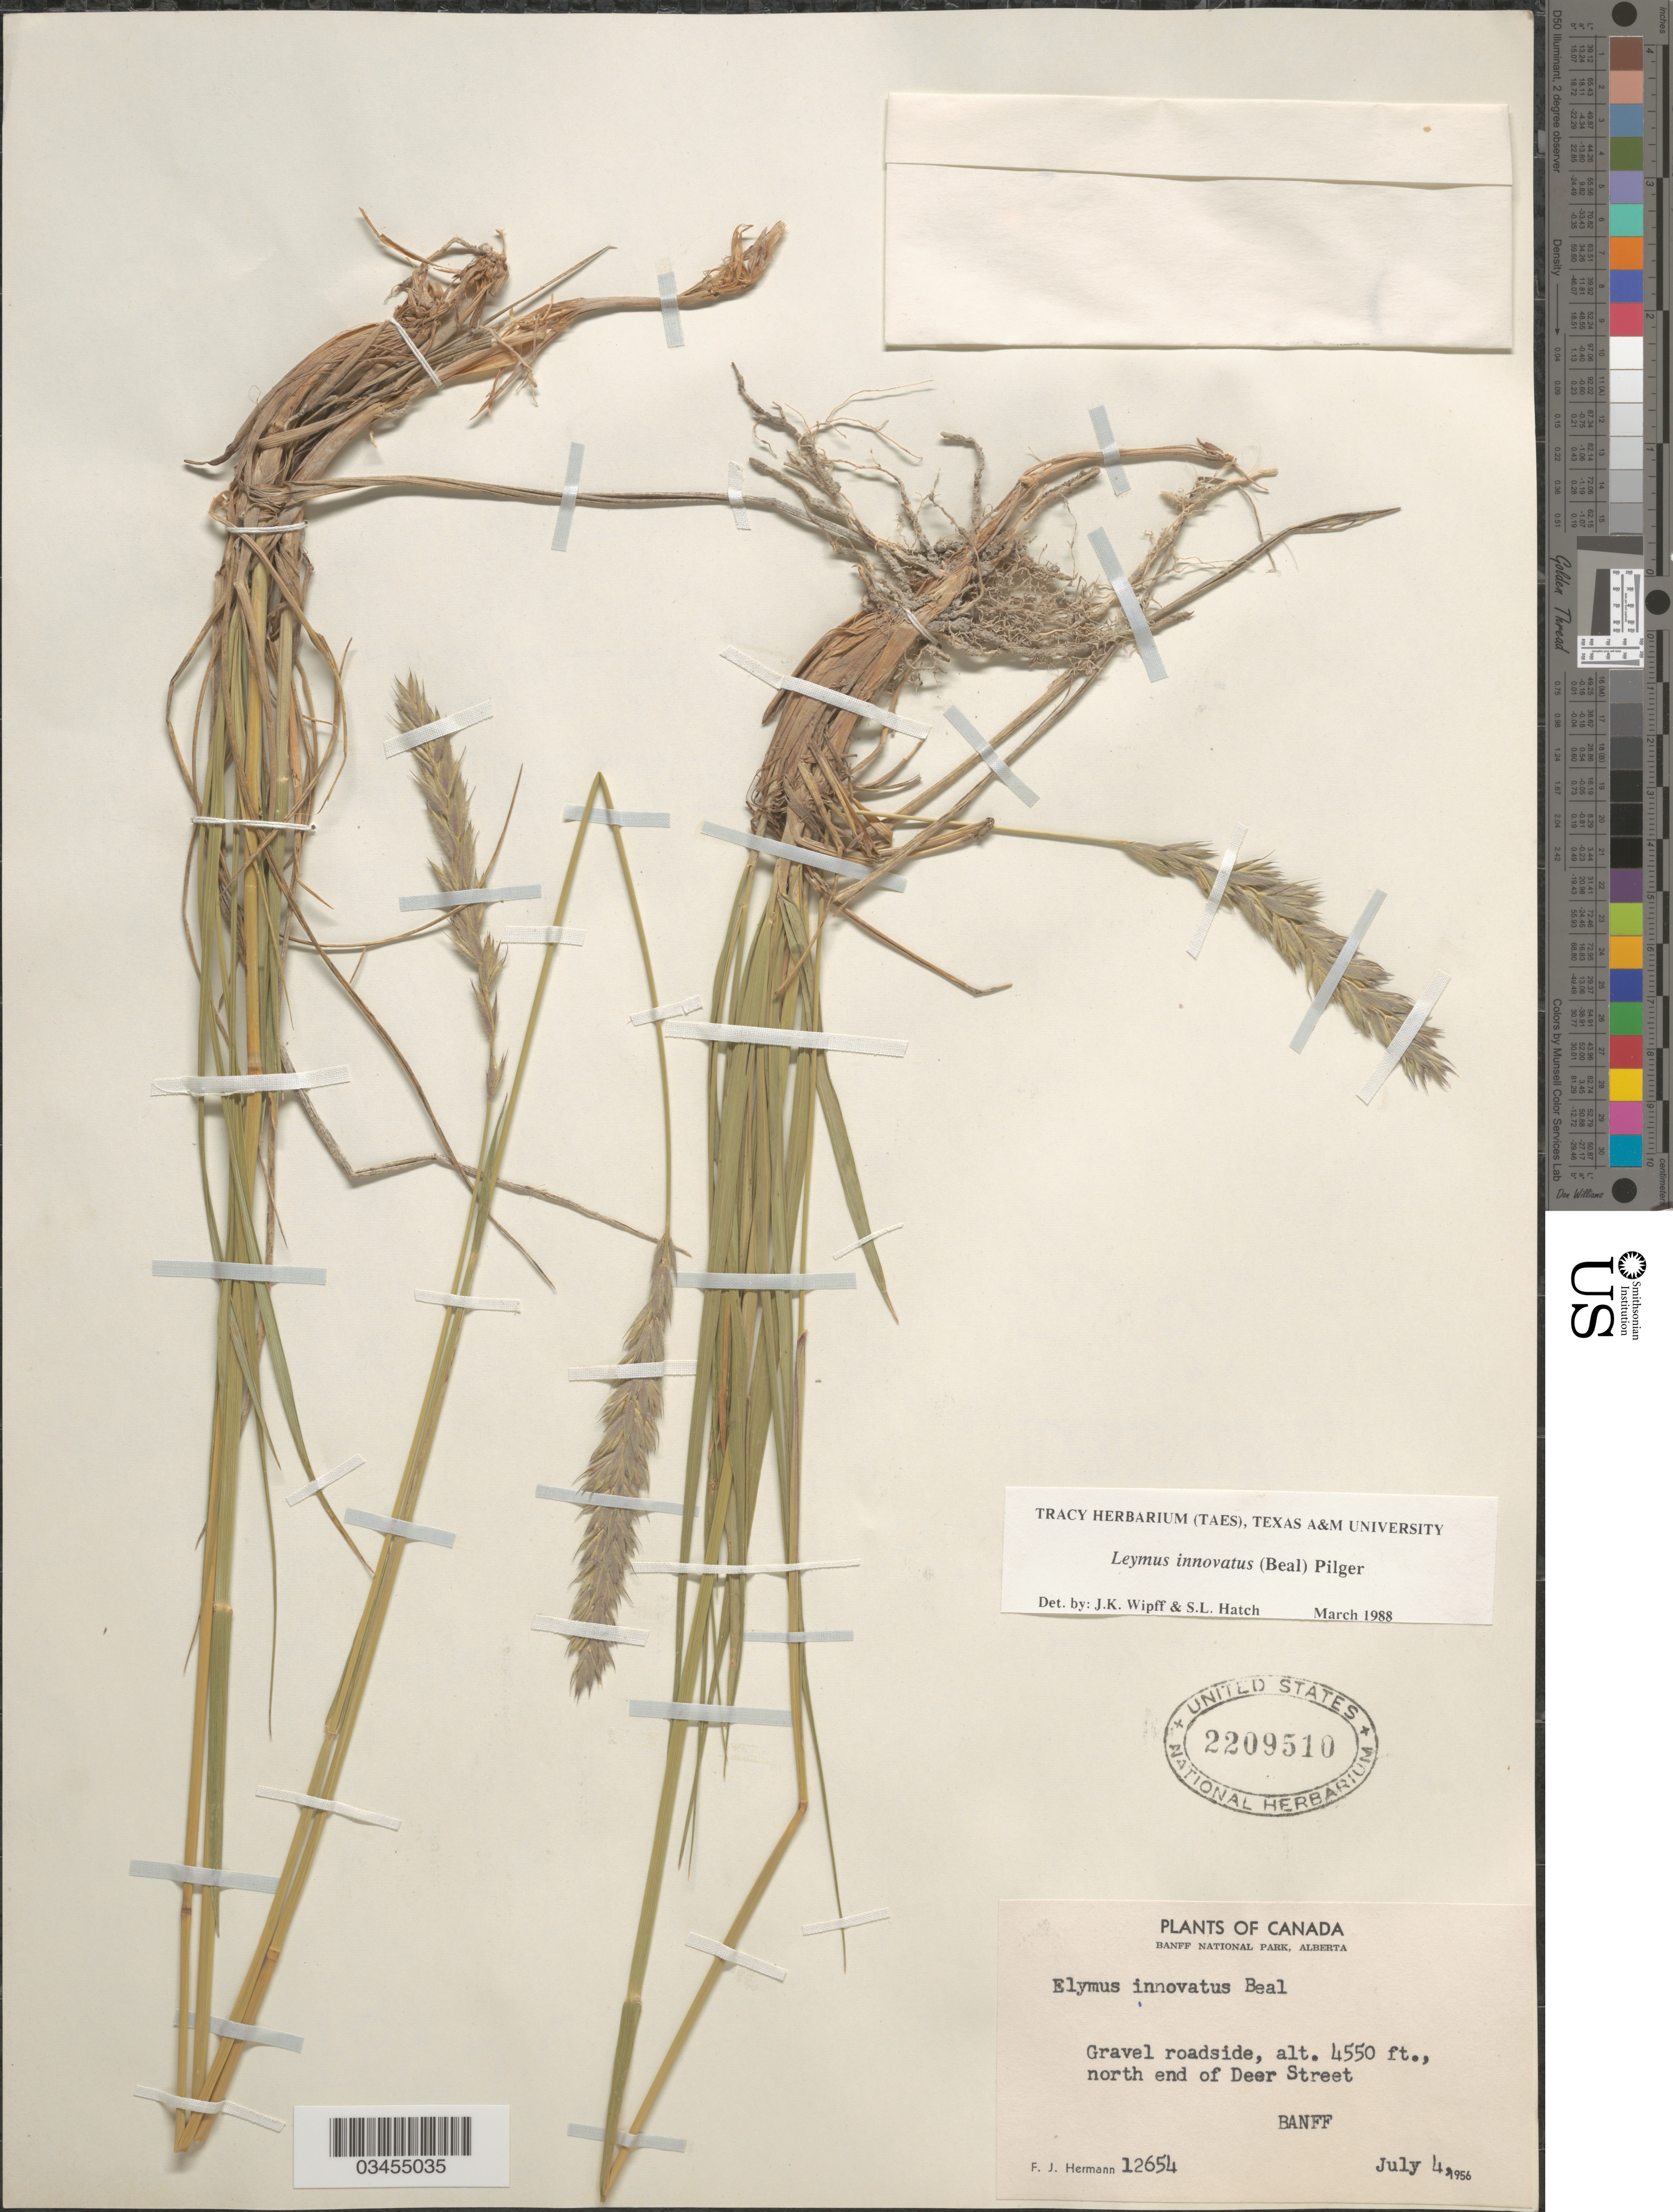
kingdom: Plantae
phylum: Tracheophyta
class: Liliopsida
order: Poales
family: Poaceae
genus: Leymus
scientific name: Leymus innovatus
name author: (W.J. Beal) Pilg.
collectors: F. J. Hermann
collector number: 12654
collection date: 1956-07-04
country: Canada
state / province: Alberta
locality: Banff National Park. Gravel roadside, north end of Deer Street. Banff.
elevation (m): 1387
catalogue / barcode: US 2209510